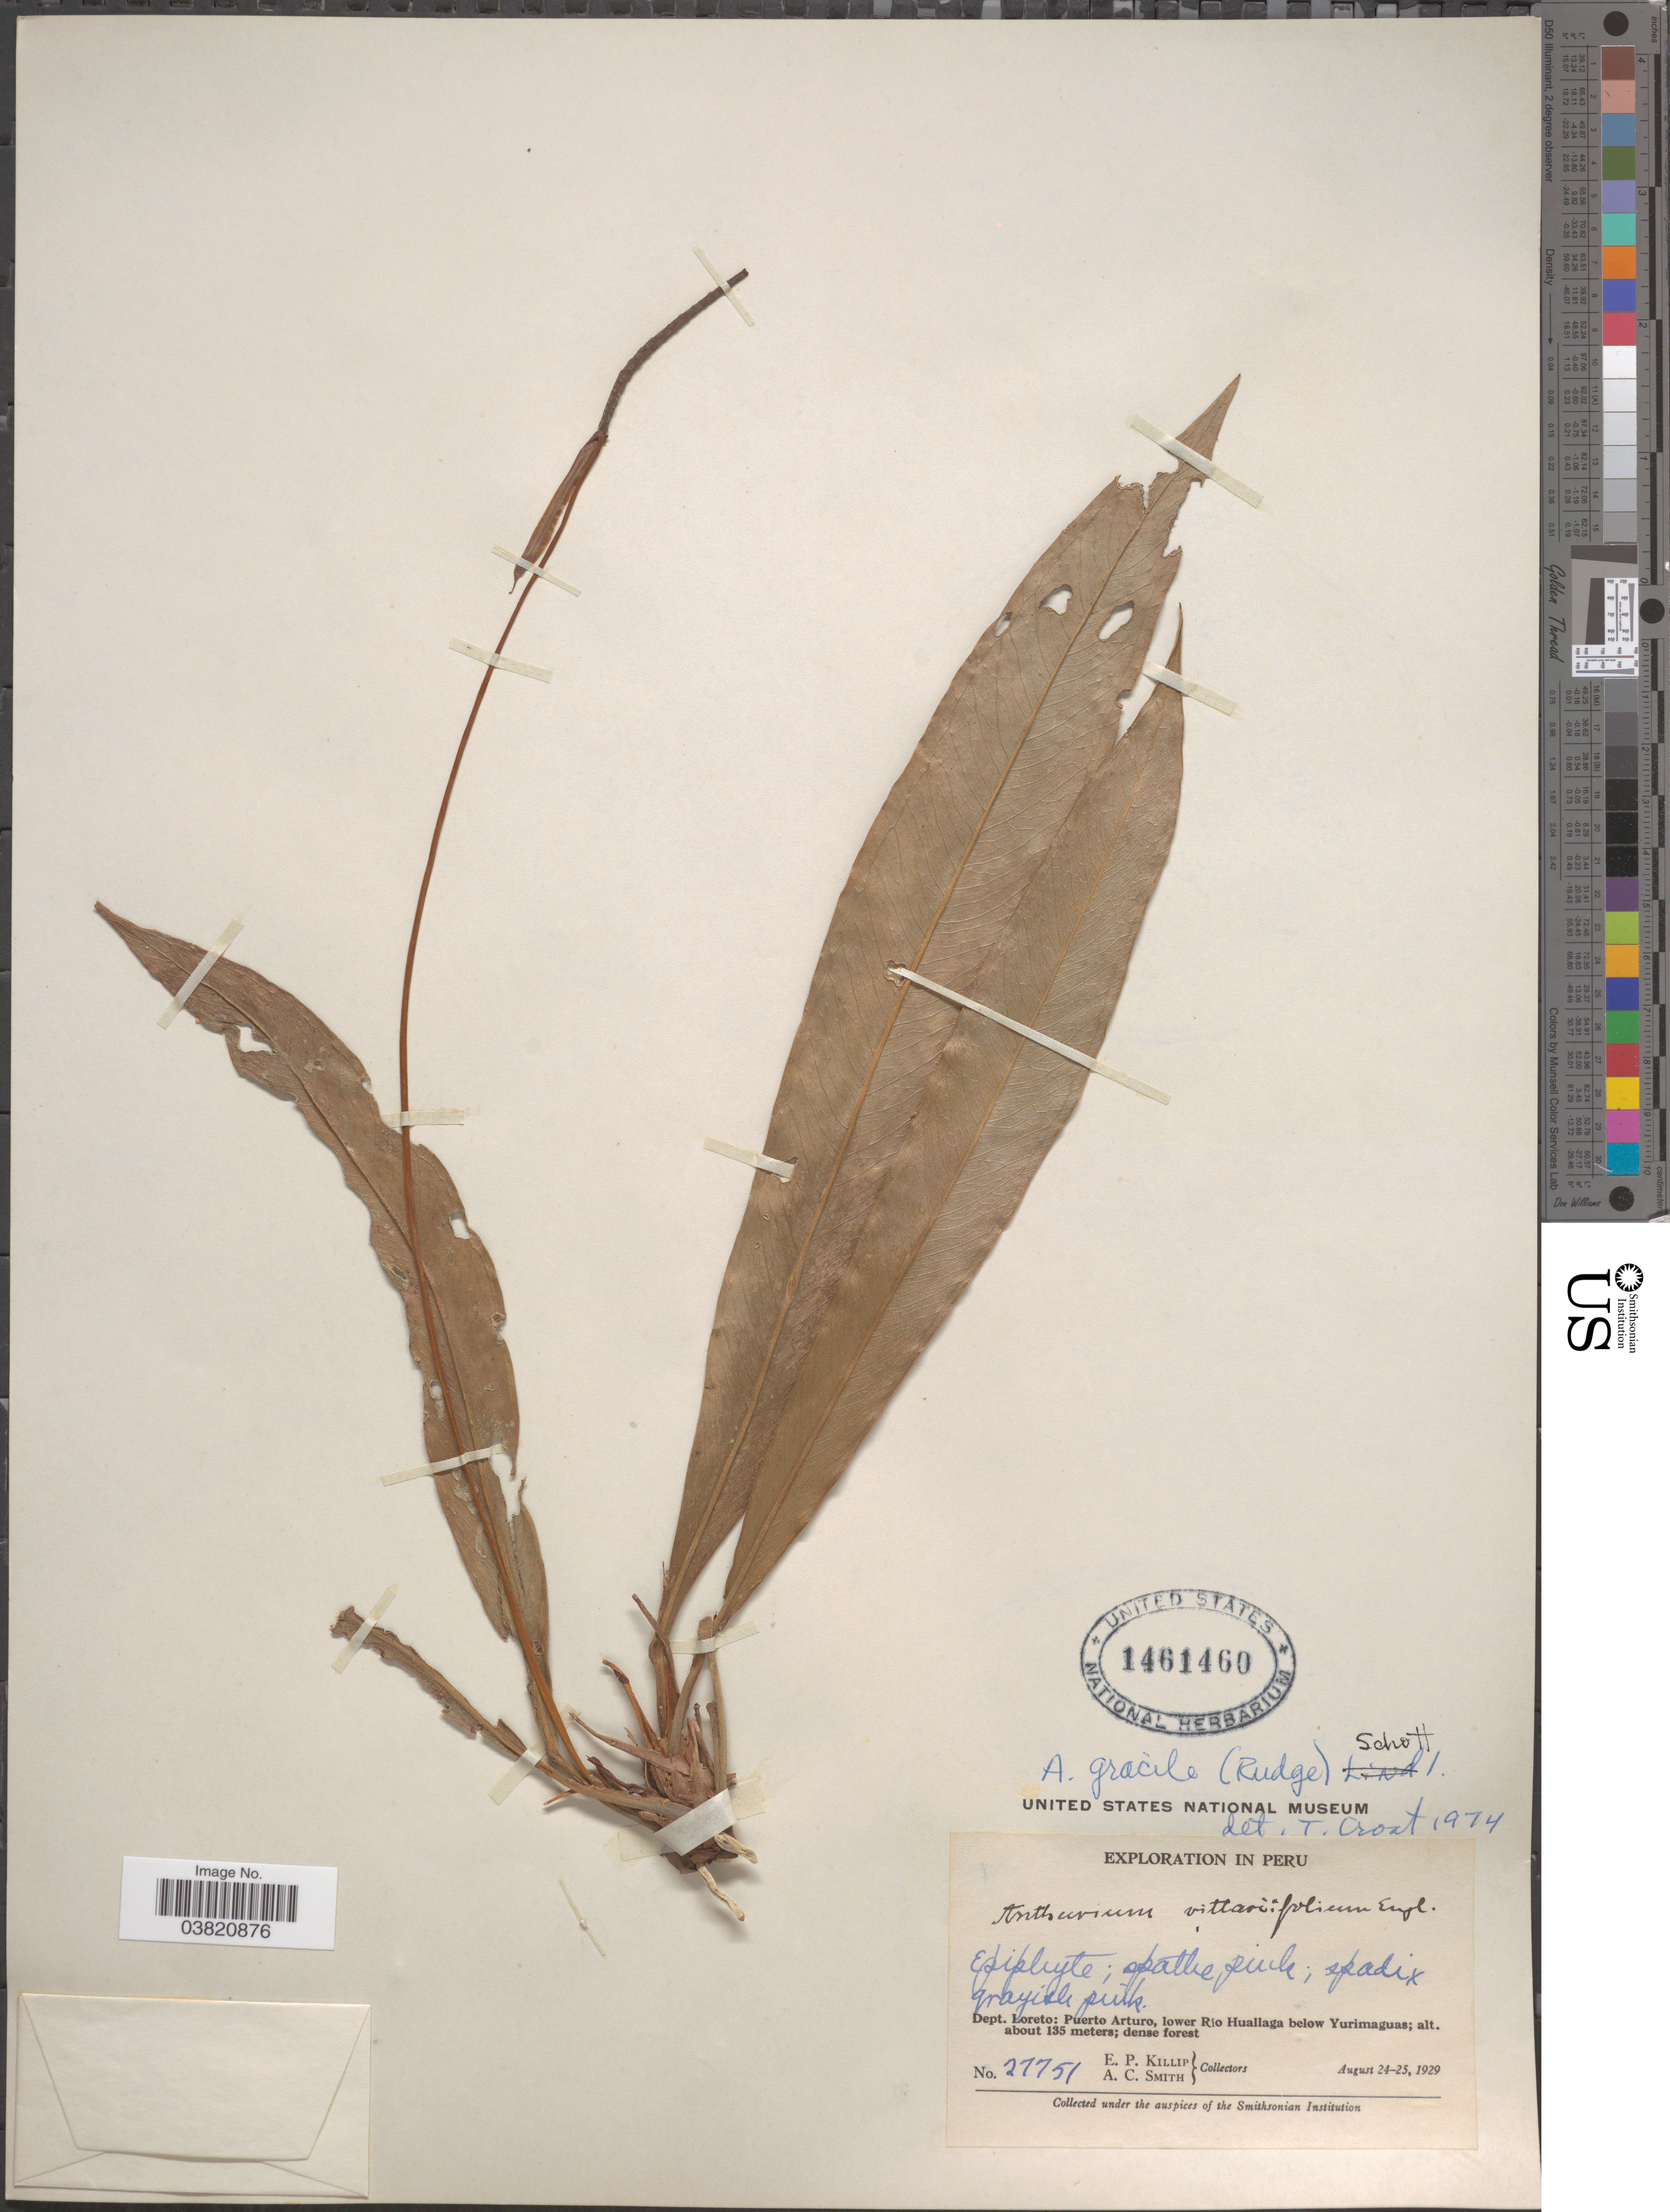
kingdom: Plantae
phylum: Tracheophyta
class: Liliopsida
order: Alismatales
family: Araceae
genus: Anthurium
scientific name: Anthurium gracile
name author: (Rudge) Schott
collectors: E. P. Killip & A. C. Smith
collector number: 27751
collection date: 1929-08-24/1929-08-25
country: Peru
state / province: Loreto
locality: Dept. Loreto: Puerto Arturo, lower Río Huallaga below Yurimaguas.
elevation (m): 135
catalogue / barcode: US 1461460